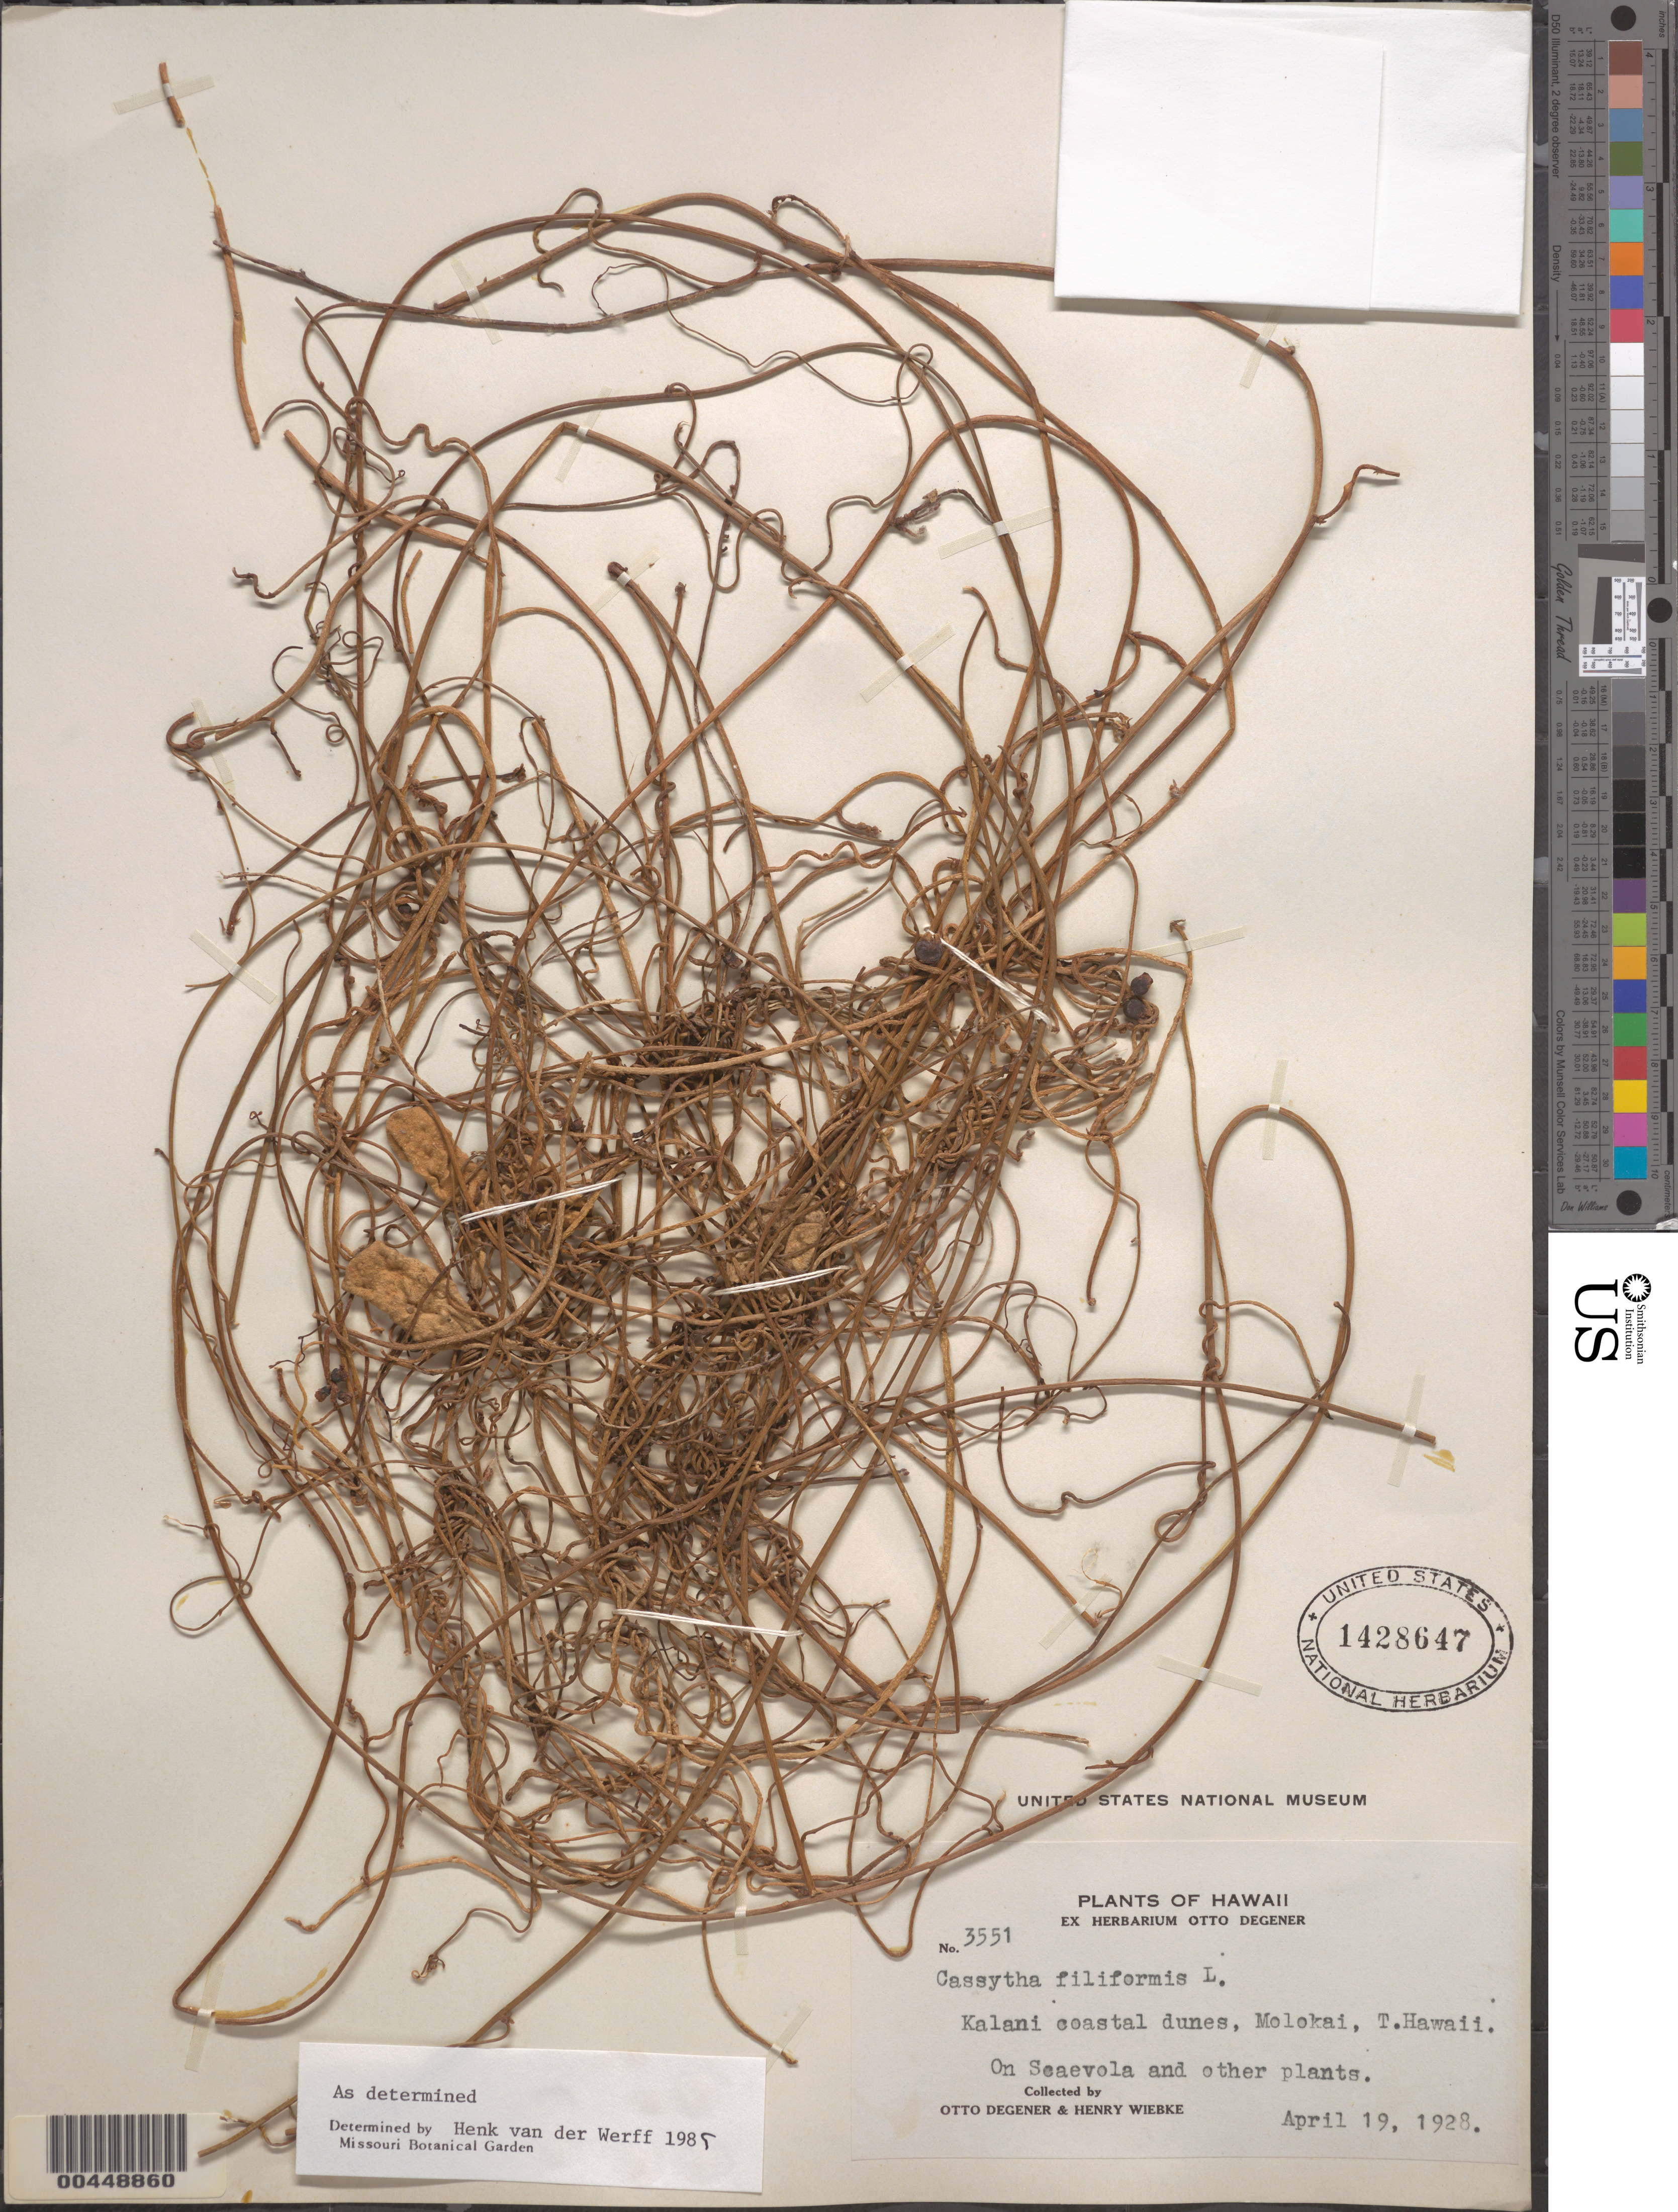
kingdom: Plantae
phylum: Tracheophyta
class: Magnoliopsida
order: Laurales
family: Lauraceae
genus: Cassytha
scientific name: Cassytha filiformis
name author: L.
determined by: van der Werff, H., (MO), Missouri Botanical Garden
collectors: O. Degener & H. Wiebke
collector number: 3551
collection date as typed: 19 Apr 1928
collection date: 1928-04-19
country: United States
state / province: Hawaii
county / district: Maui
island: Moloka'i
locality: Kalani coastal dunes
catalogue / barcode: US 1428647